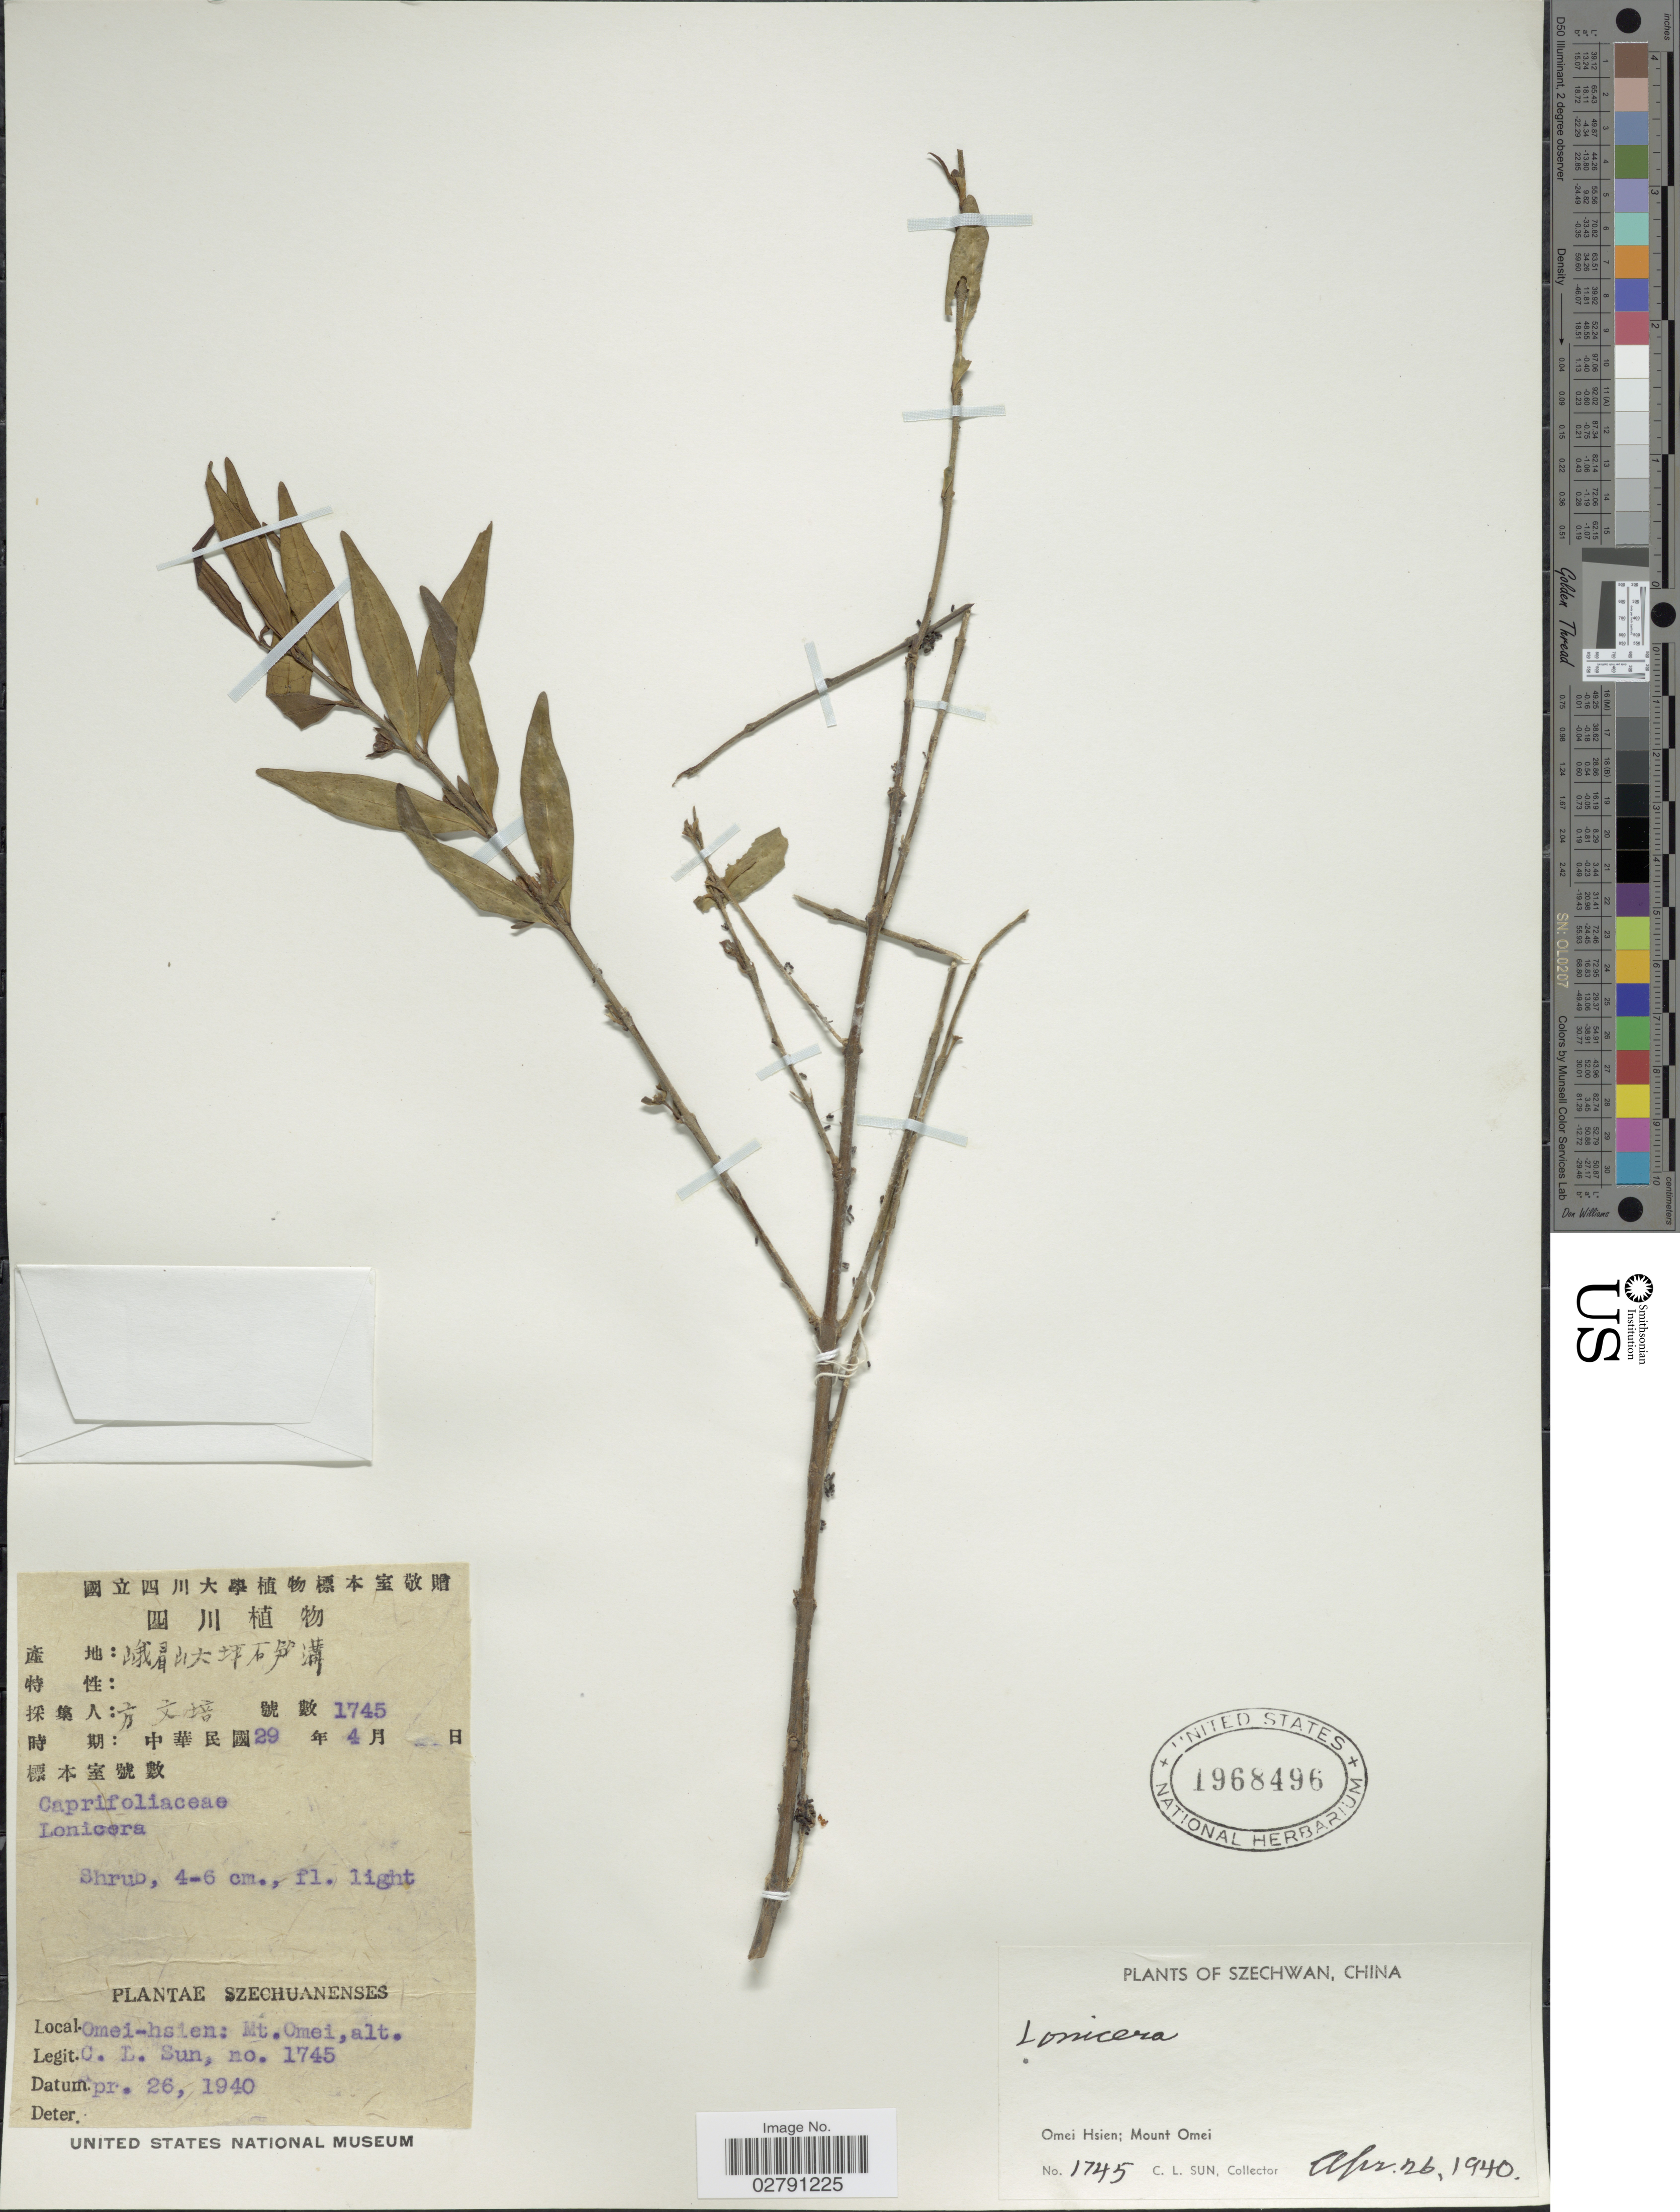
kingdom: Plantae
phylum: Tracheophyta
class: Magnoliopsida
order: Dipsacales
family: Caprifoliaceae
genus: Lonicera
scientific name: Lonicera sp.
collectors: C. Sun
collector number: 1745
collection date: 1940-04-26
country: China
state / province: Sichuan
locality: Szechwan. Omei Hsien; Mount Omei.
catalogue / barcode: US 1968496